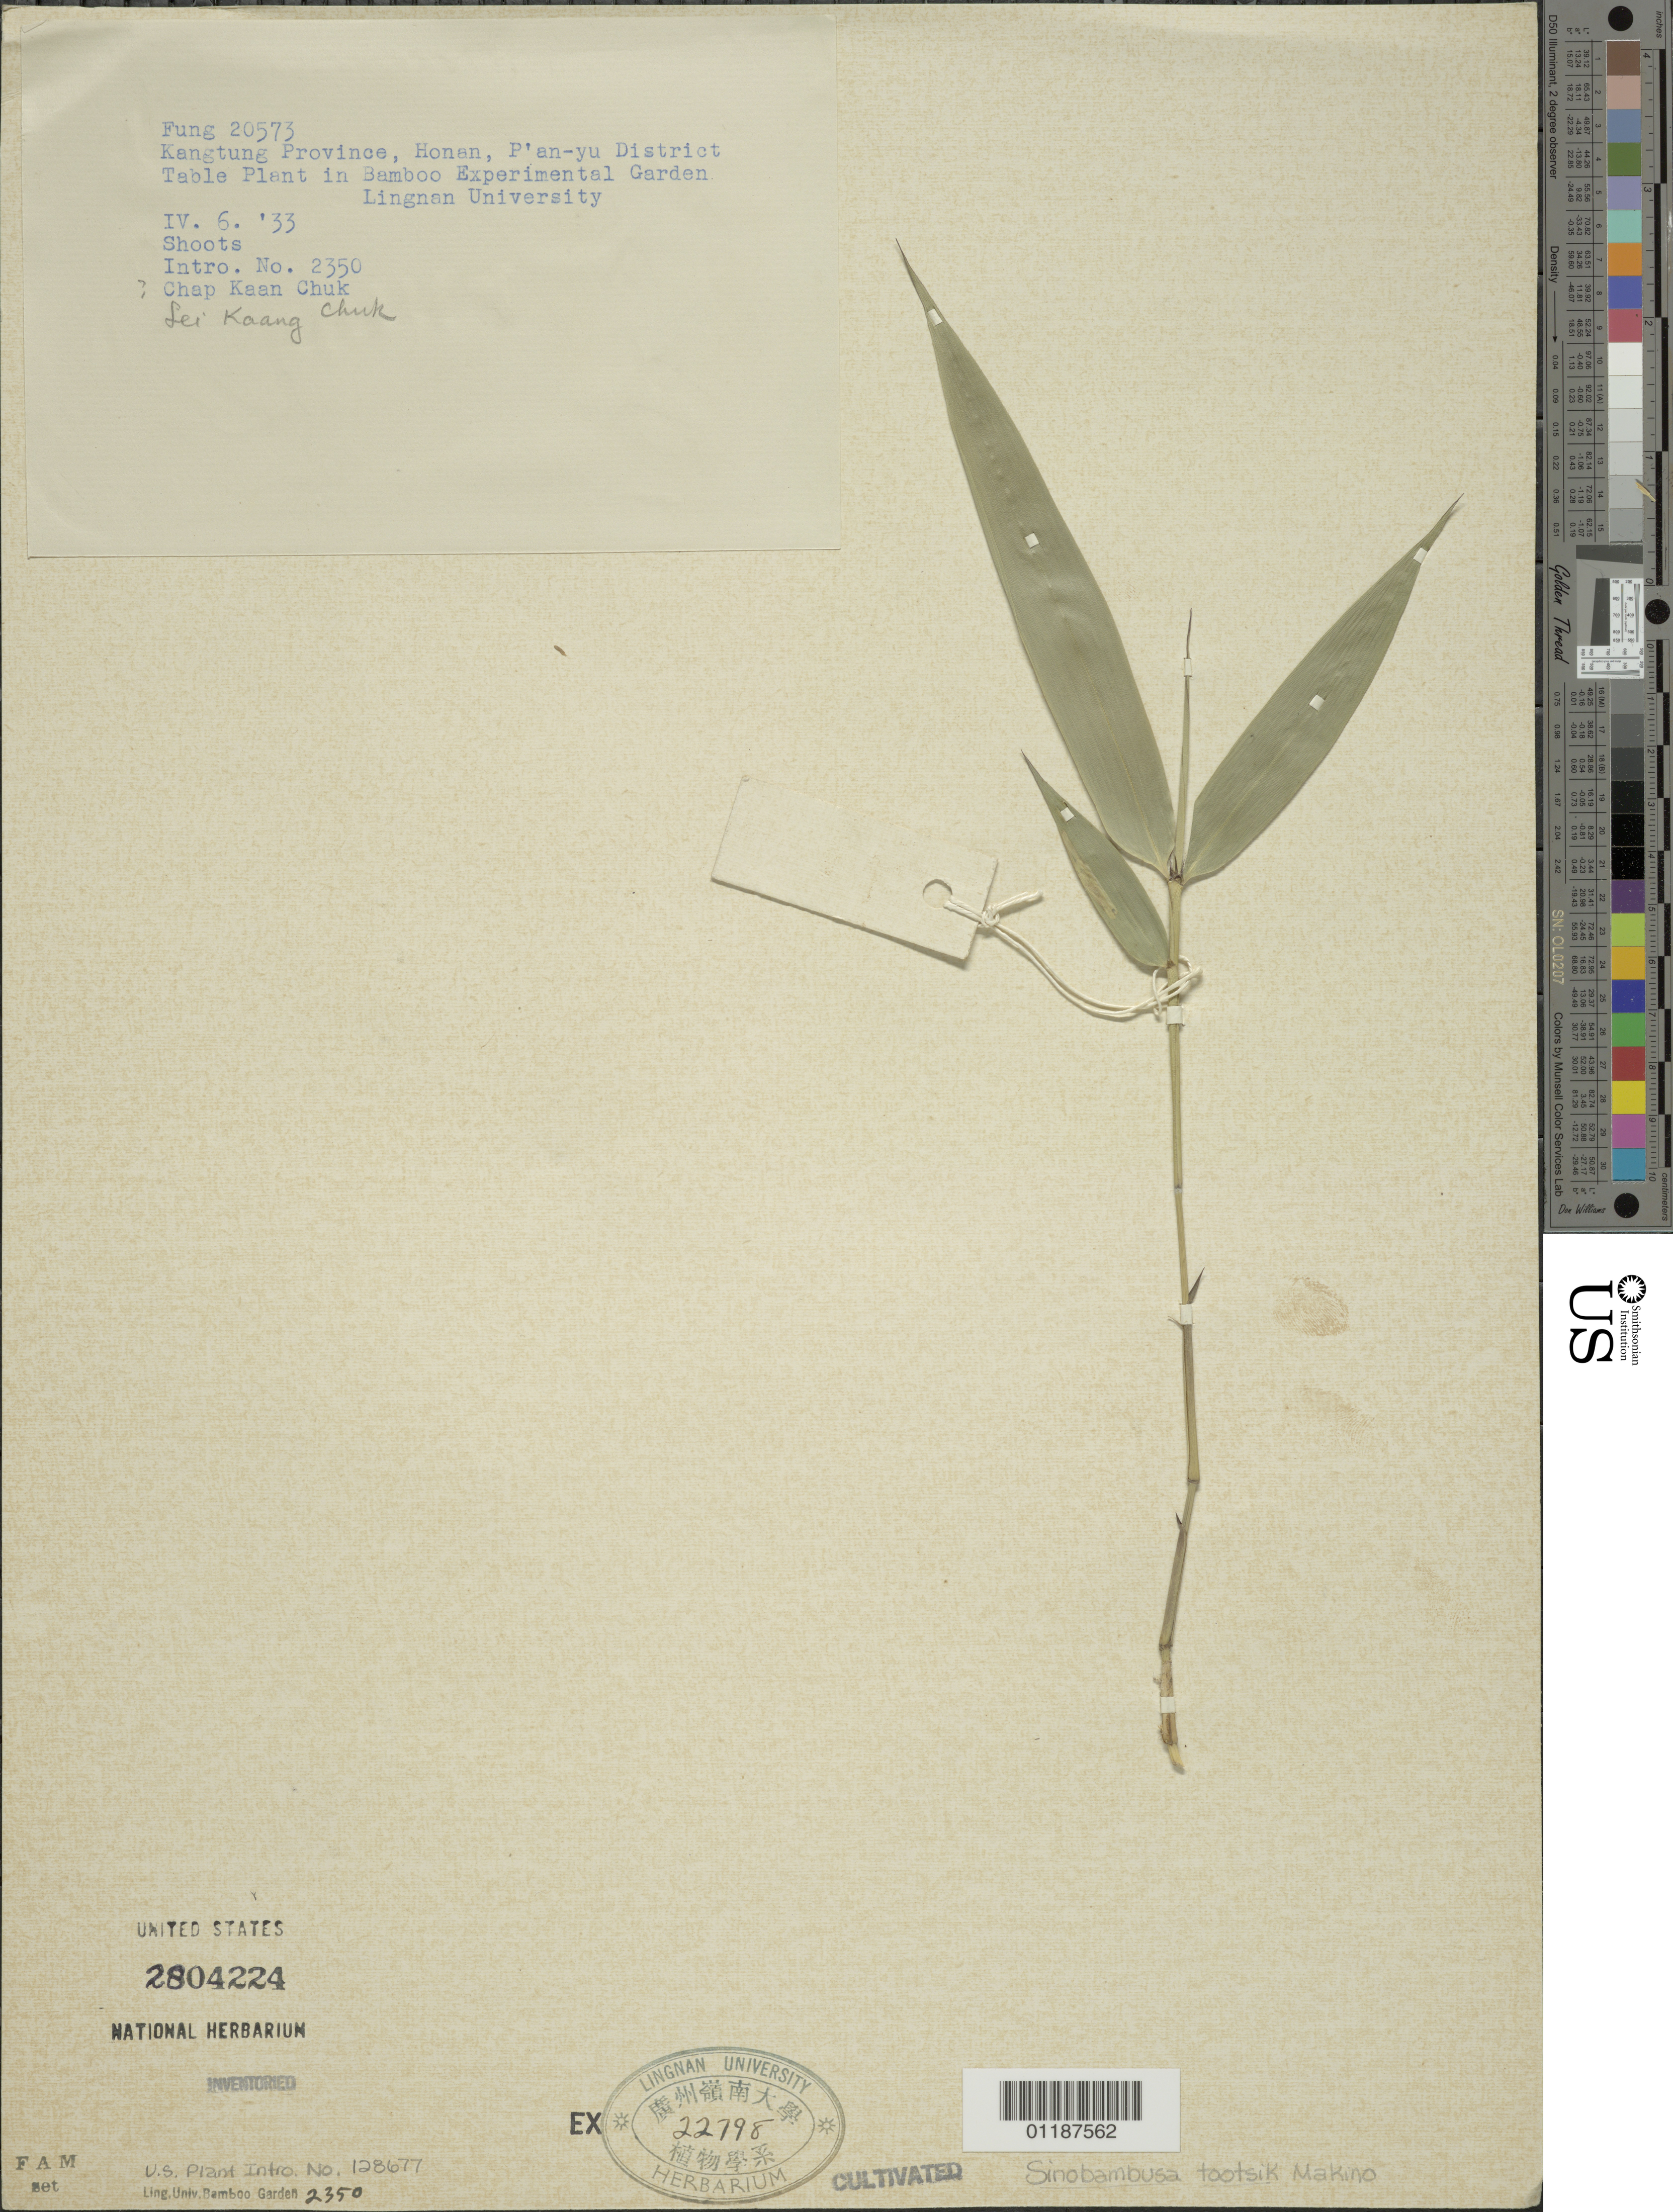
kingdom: Plantae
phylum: Tracheophyta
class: Liliopsida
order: Poales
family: Poaceae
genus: Sinobambusa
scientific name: Sinobambusa tootsik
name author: Makino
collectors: H. L. Fung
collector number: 20573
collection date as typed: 06 Apr 1933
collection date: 1933-04-06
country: China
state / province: Guangdong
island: Honam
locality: P'an-yu, Lingnan University Bamboo Garden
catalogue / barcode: US 2804224